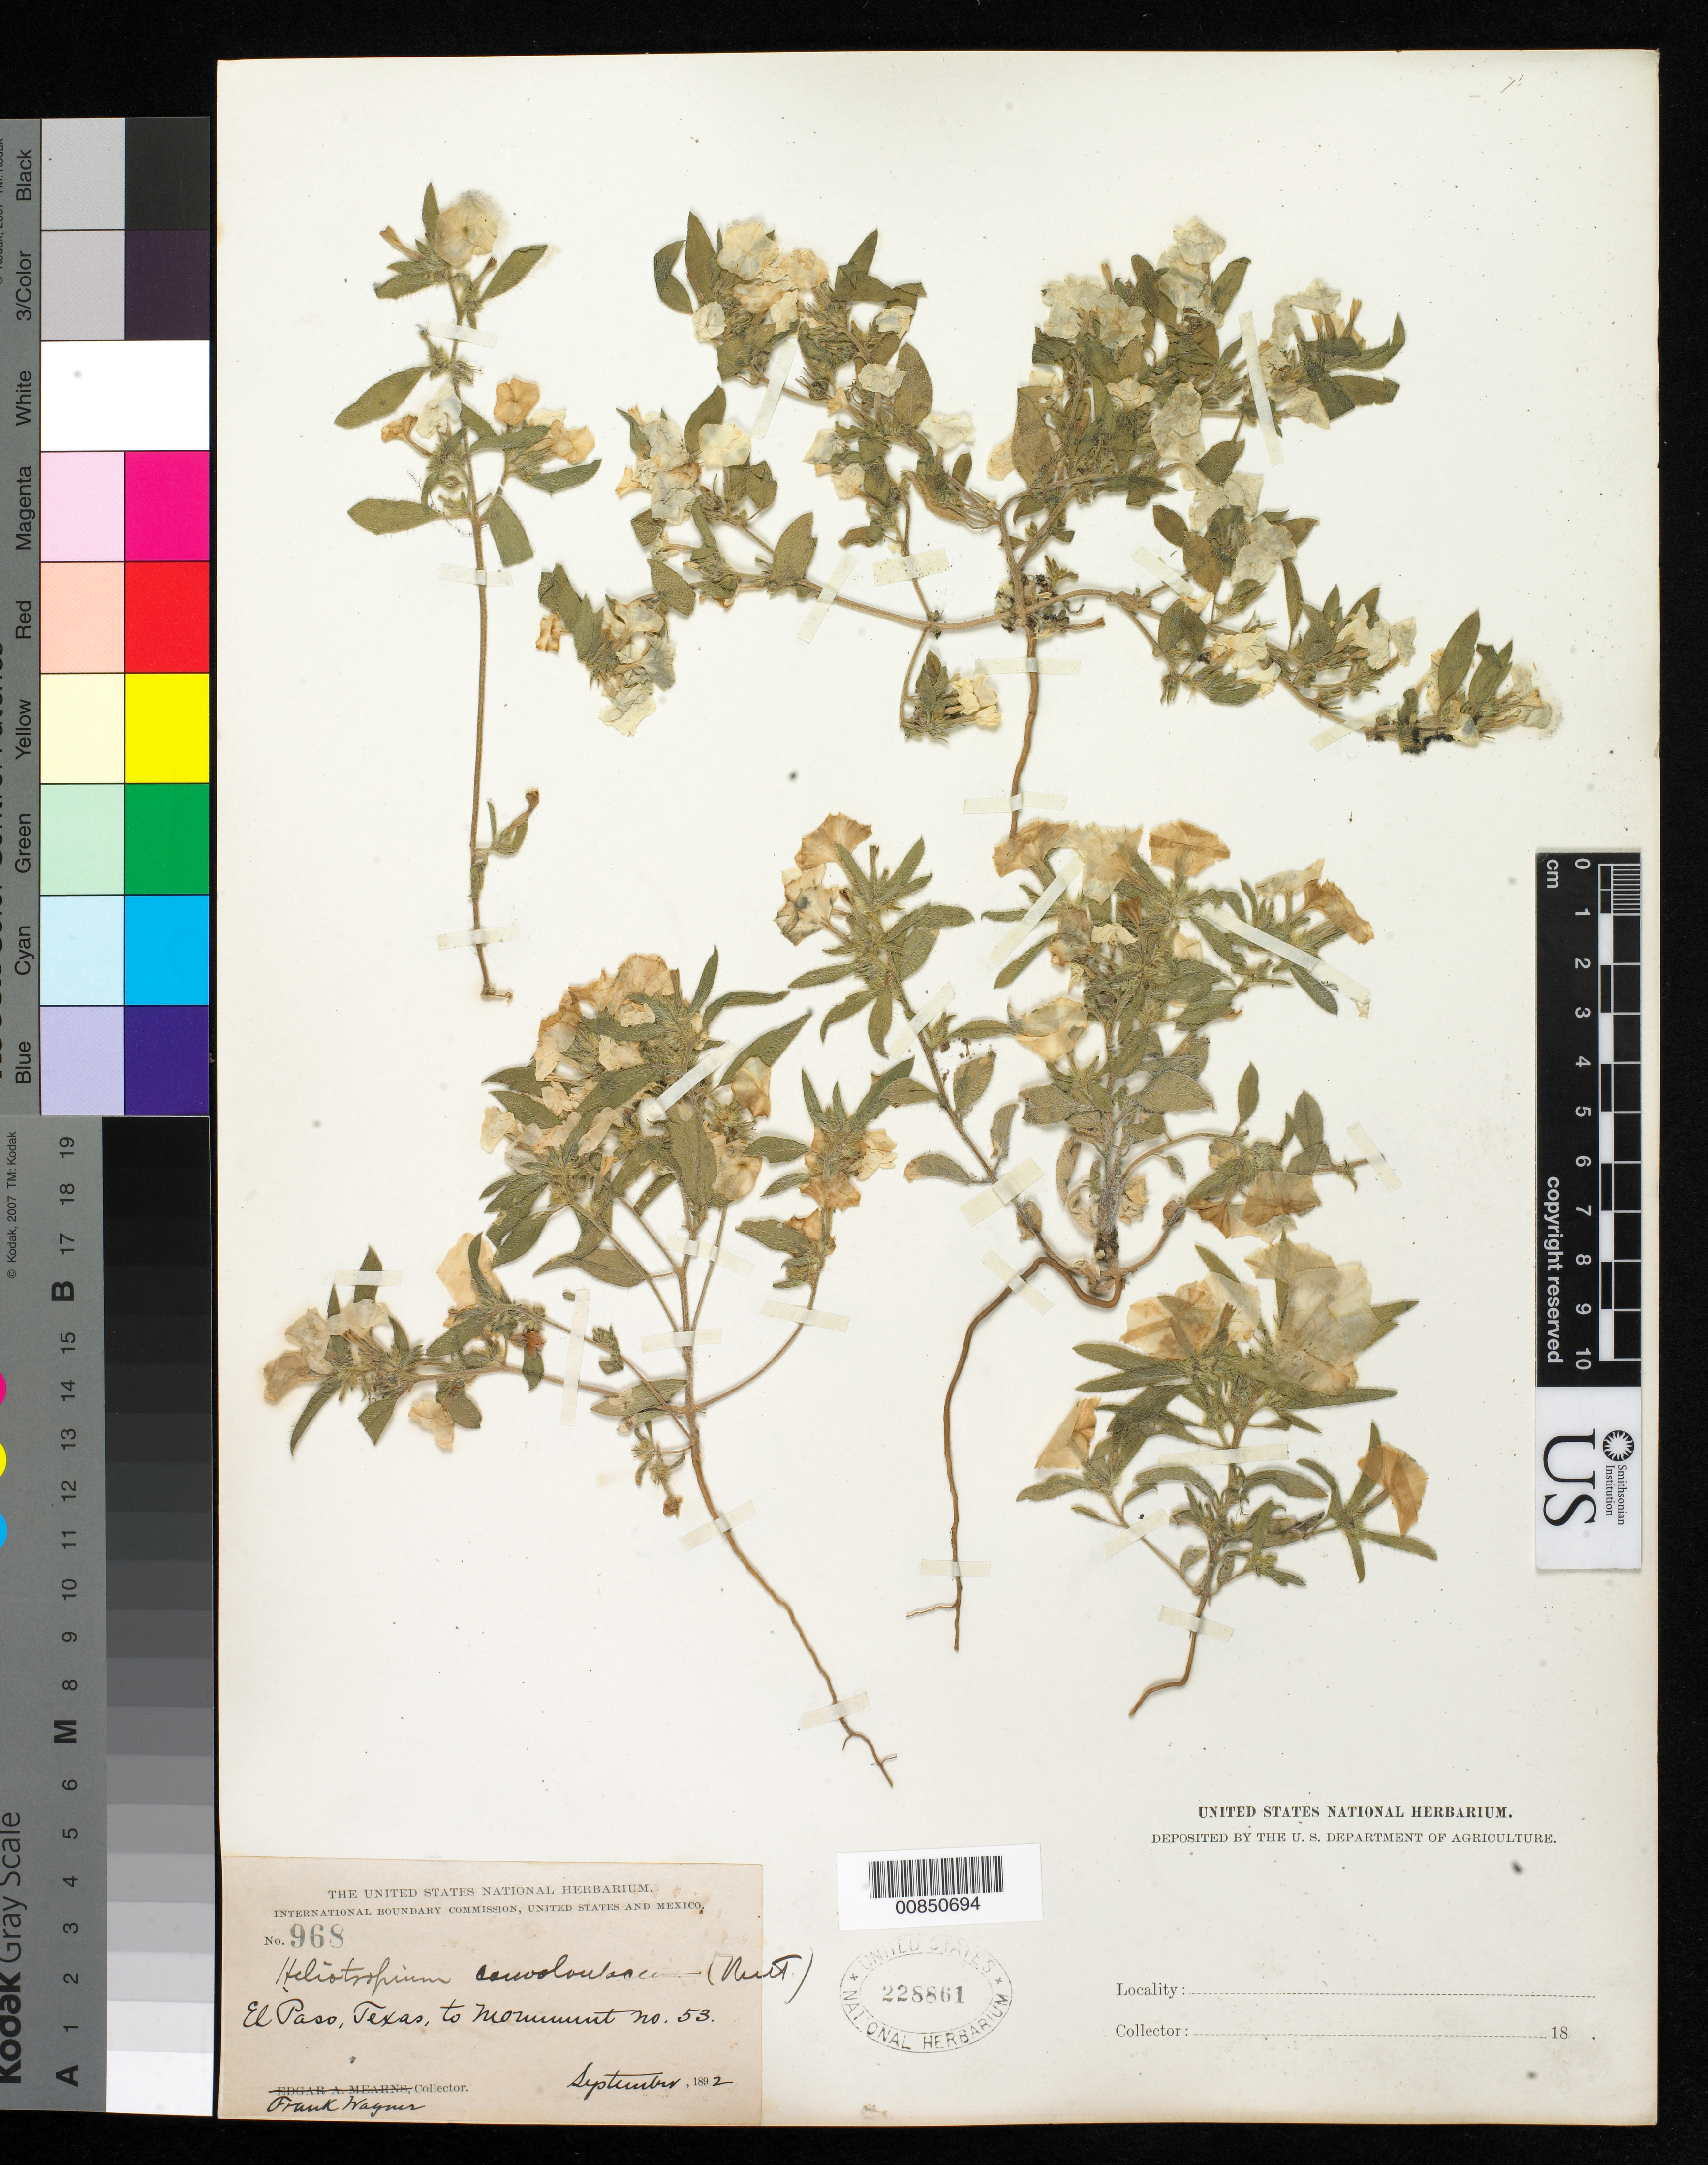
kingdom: Plantae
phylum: Tracheophyta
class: Magnoliopsida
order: Boraginales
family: Heliotropiaceae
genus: Heliotropium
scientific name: Heliotropium convolvulaceum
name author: (Nutt.) A. Gray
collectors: F. Wagner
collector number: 968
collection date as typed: Sep 1892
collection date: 1892-09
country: United States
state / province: Texas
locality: El Paso, Texas, to monument no 53.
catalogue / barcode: US 228861